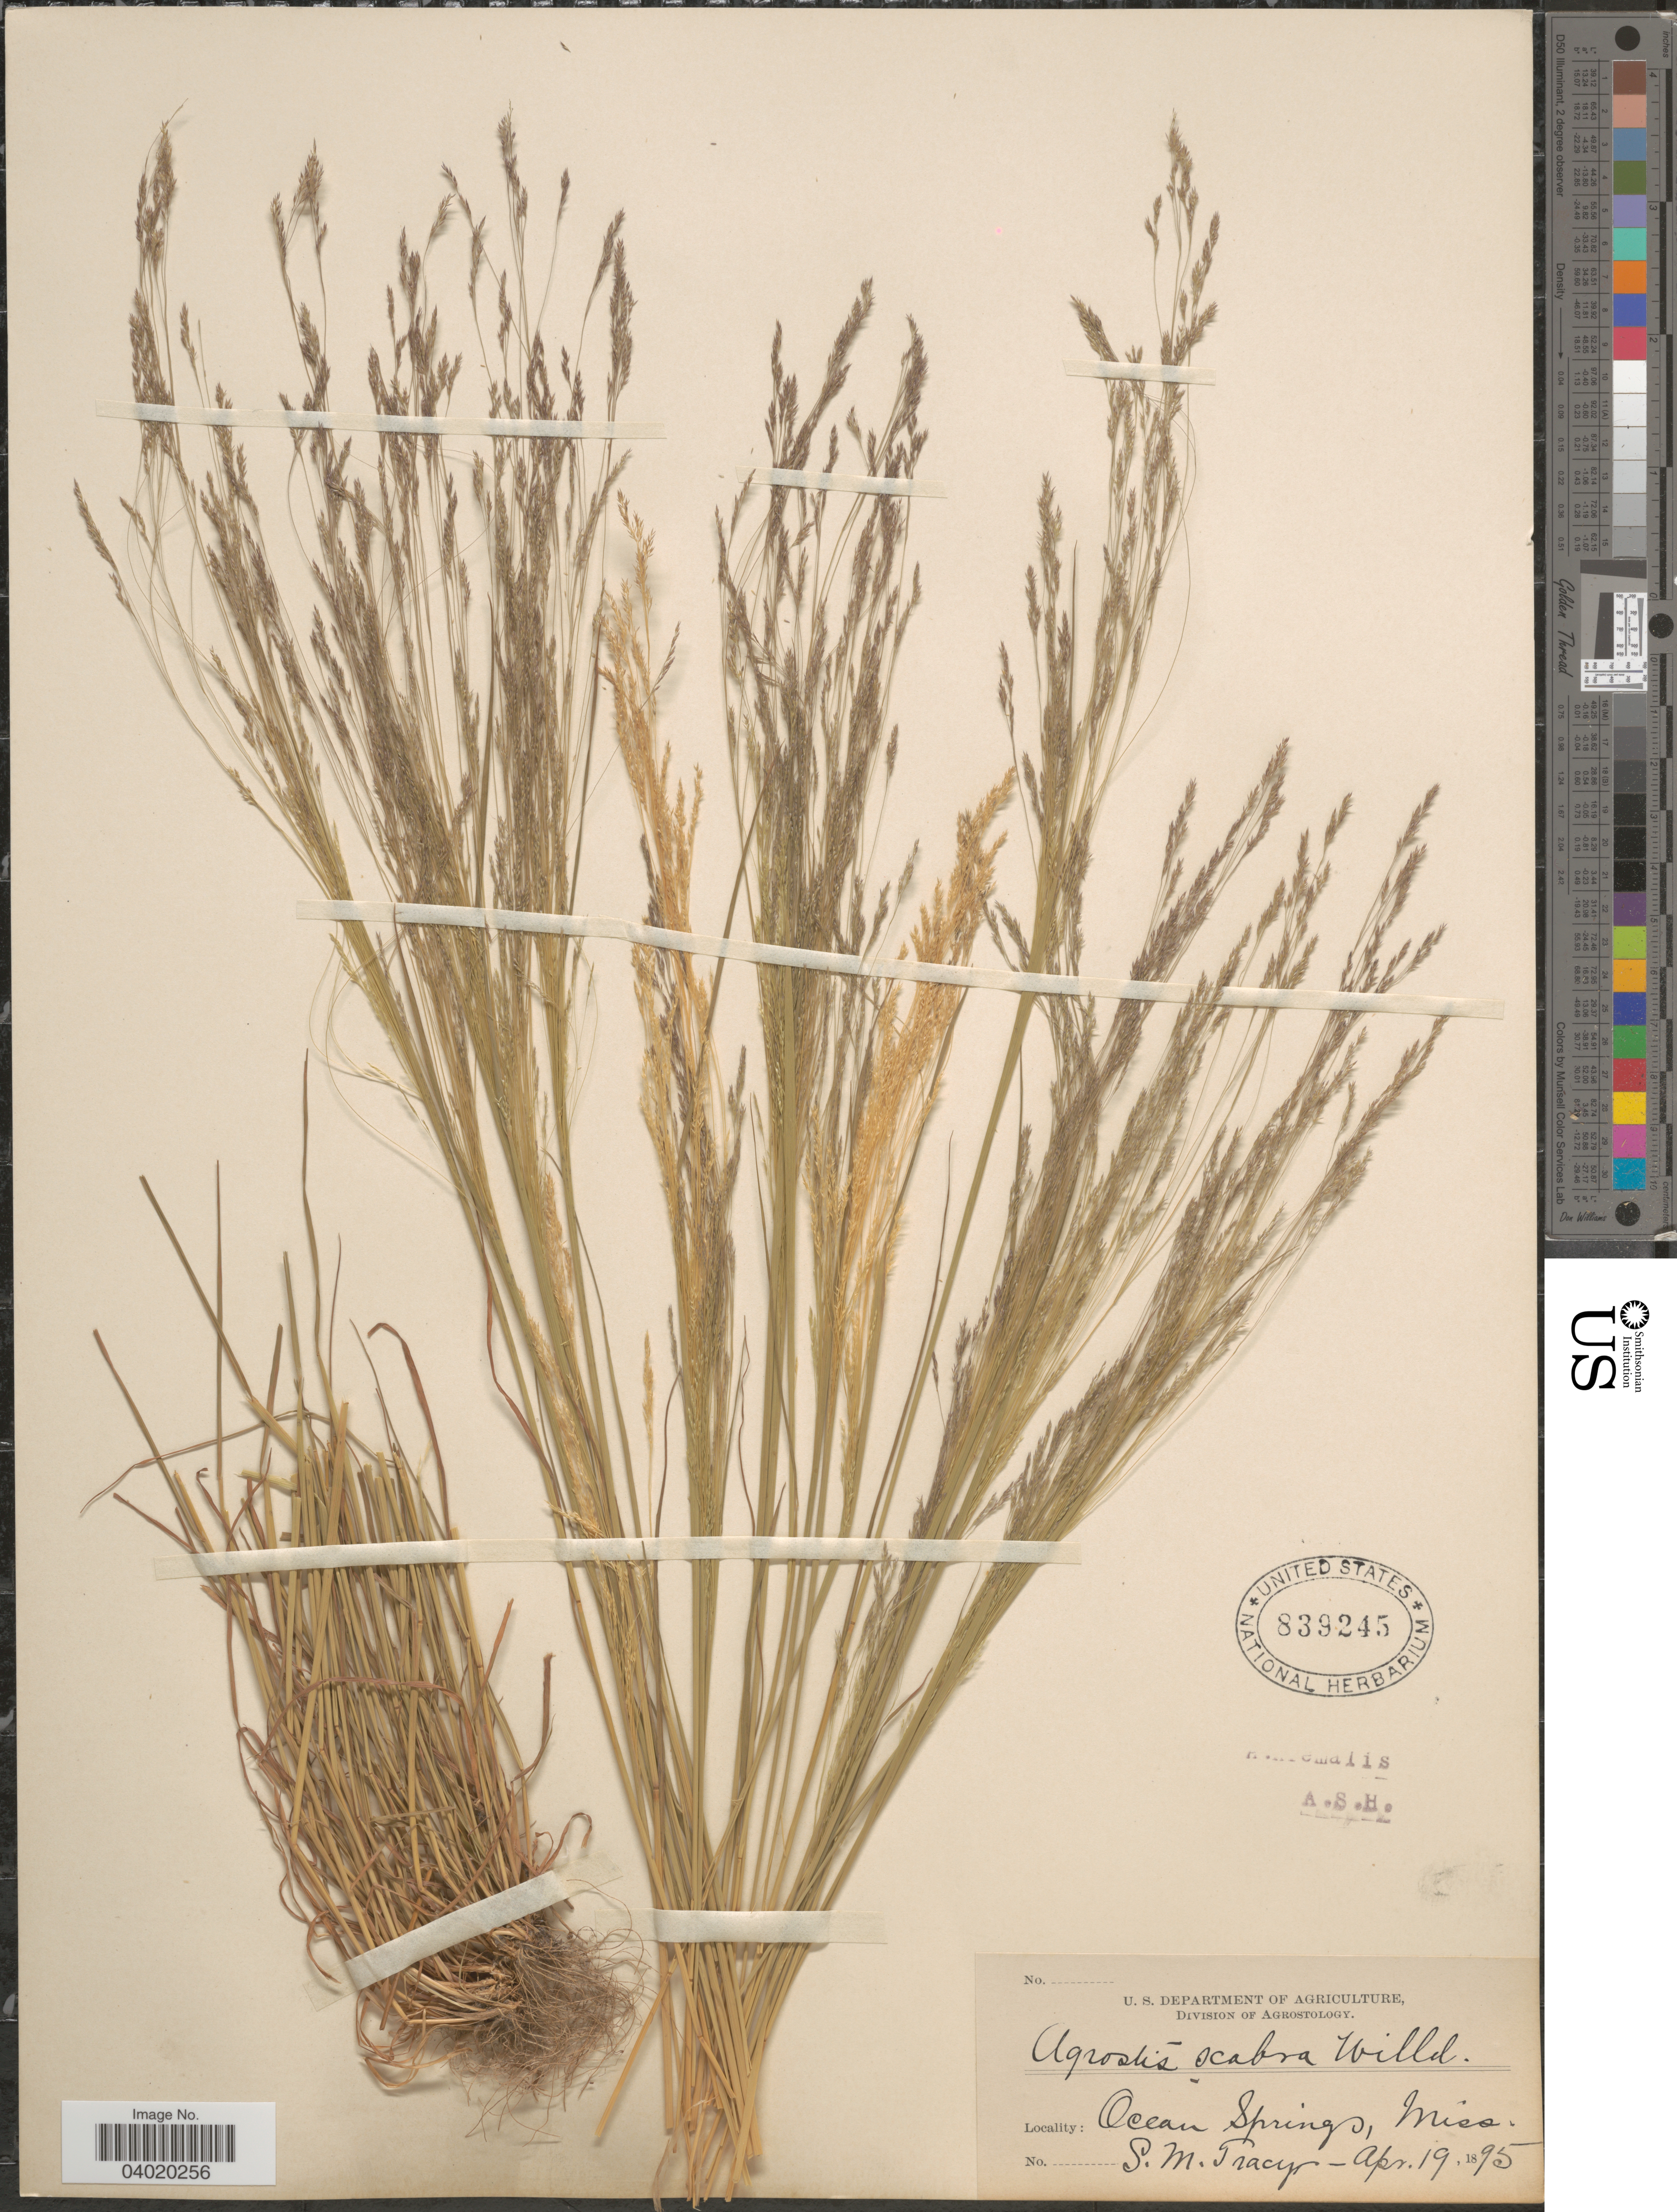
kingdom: Plantae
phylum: Tracheophyta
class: Liliopsida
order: Poales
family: Poaceae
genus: Agrostis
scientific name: Agrostis hyemalis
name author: (Walter) Britton et al.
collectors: S. Stracy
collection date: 1895-04-19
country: United States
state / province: Mississippi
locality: Ocean Springs.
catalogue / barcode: US 839245